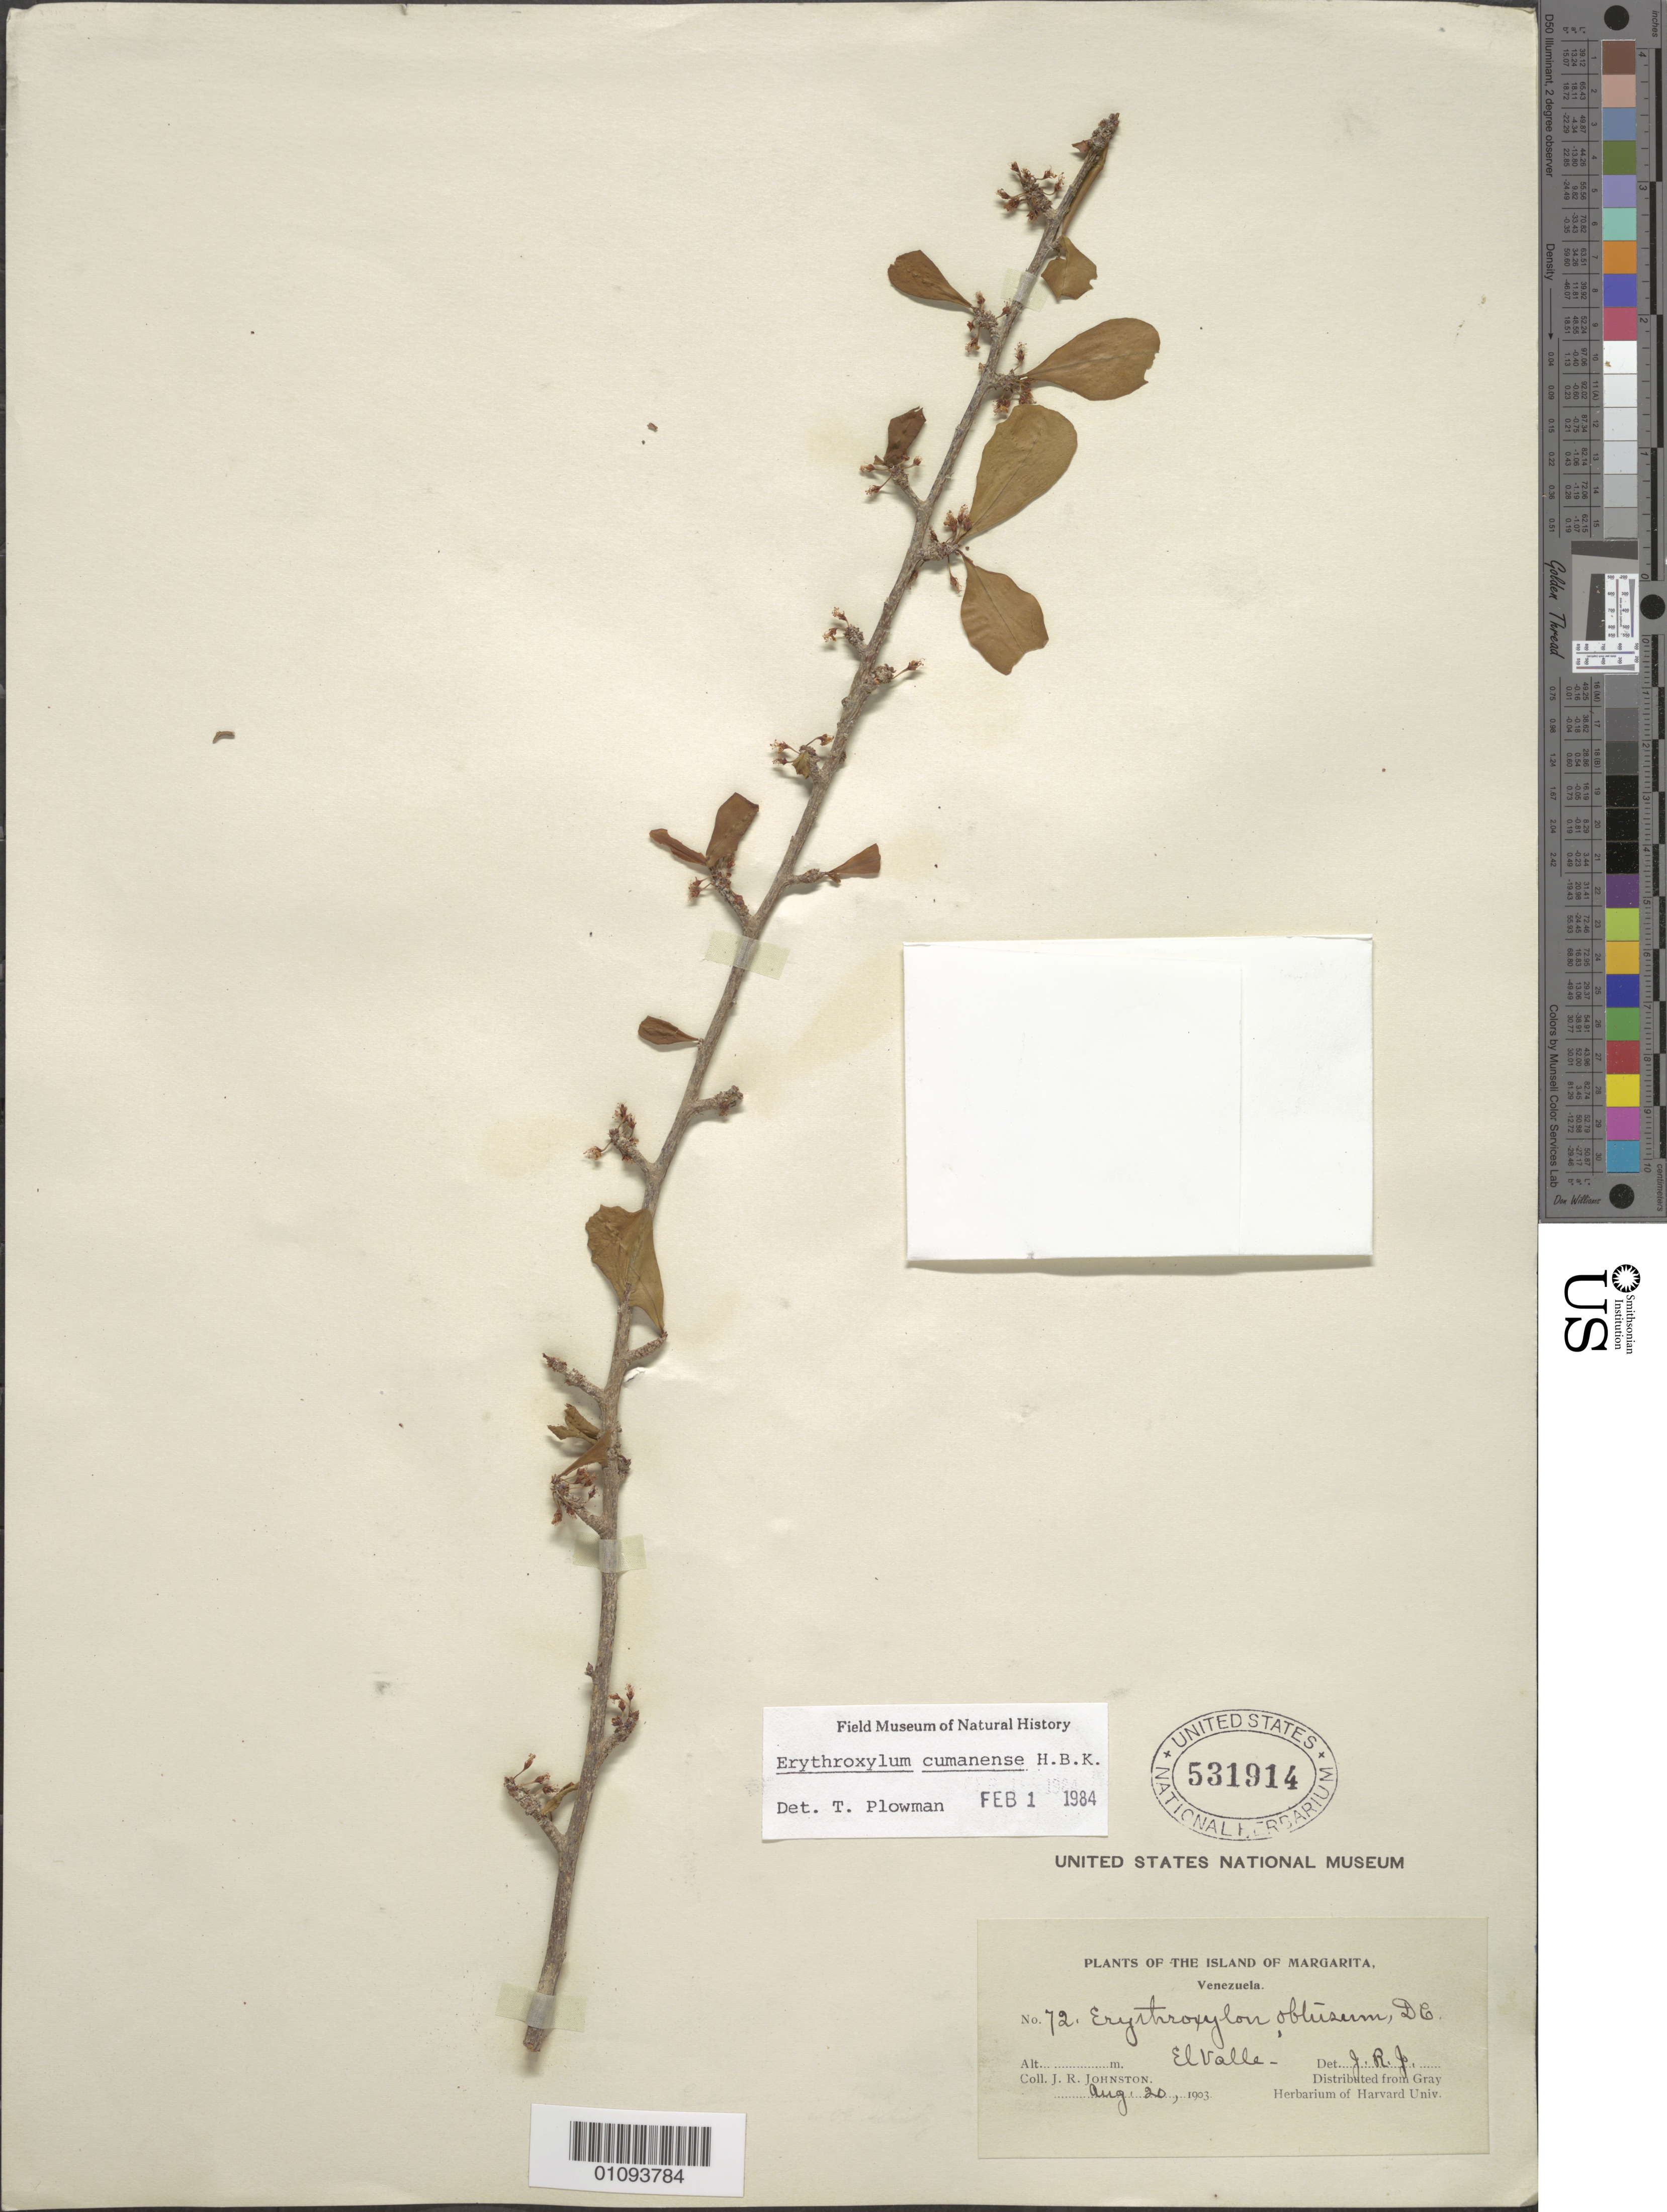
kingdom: Plantae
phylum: Tracheophyta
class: Magnoliopsida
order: Malpighiales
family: Erythroxylaceae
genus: Erythroxylum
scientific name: Erythroxylum cumanense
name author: Kunth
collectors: J. Johnston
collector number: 72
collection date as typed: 20 Aug 1903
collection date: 1903-08-20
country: Venezuela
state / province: Nueva Esparta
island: Margarita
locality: El Valle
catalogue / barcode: US 531914